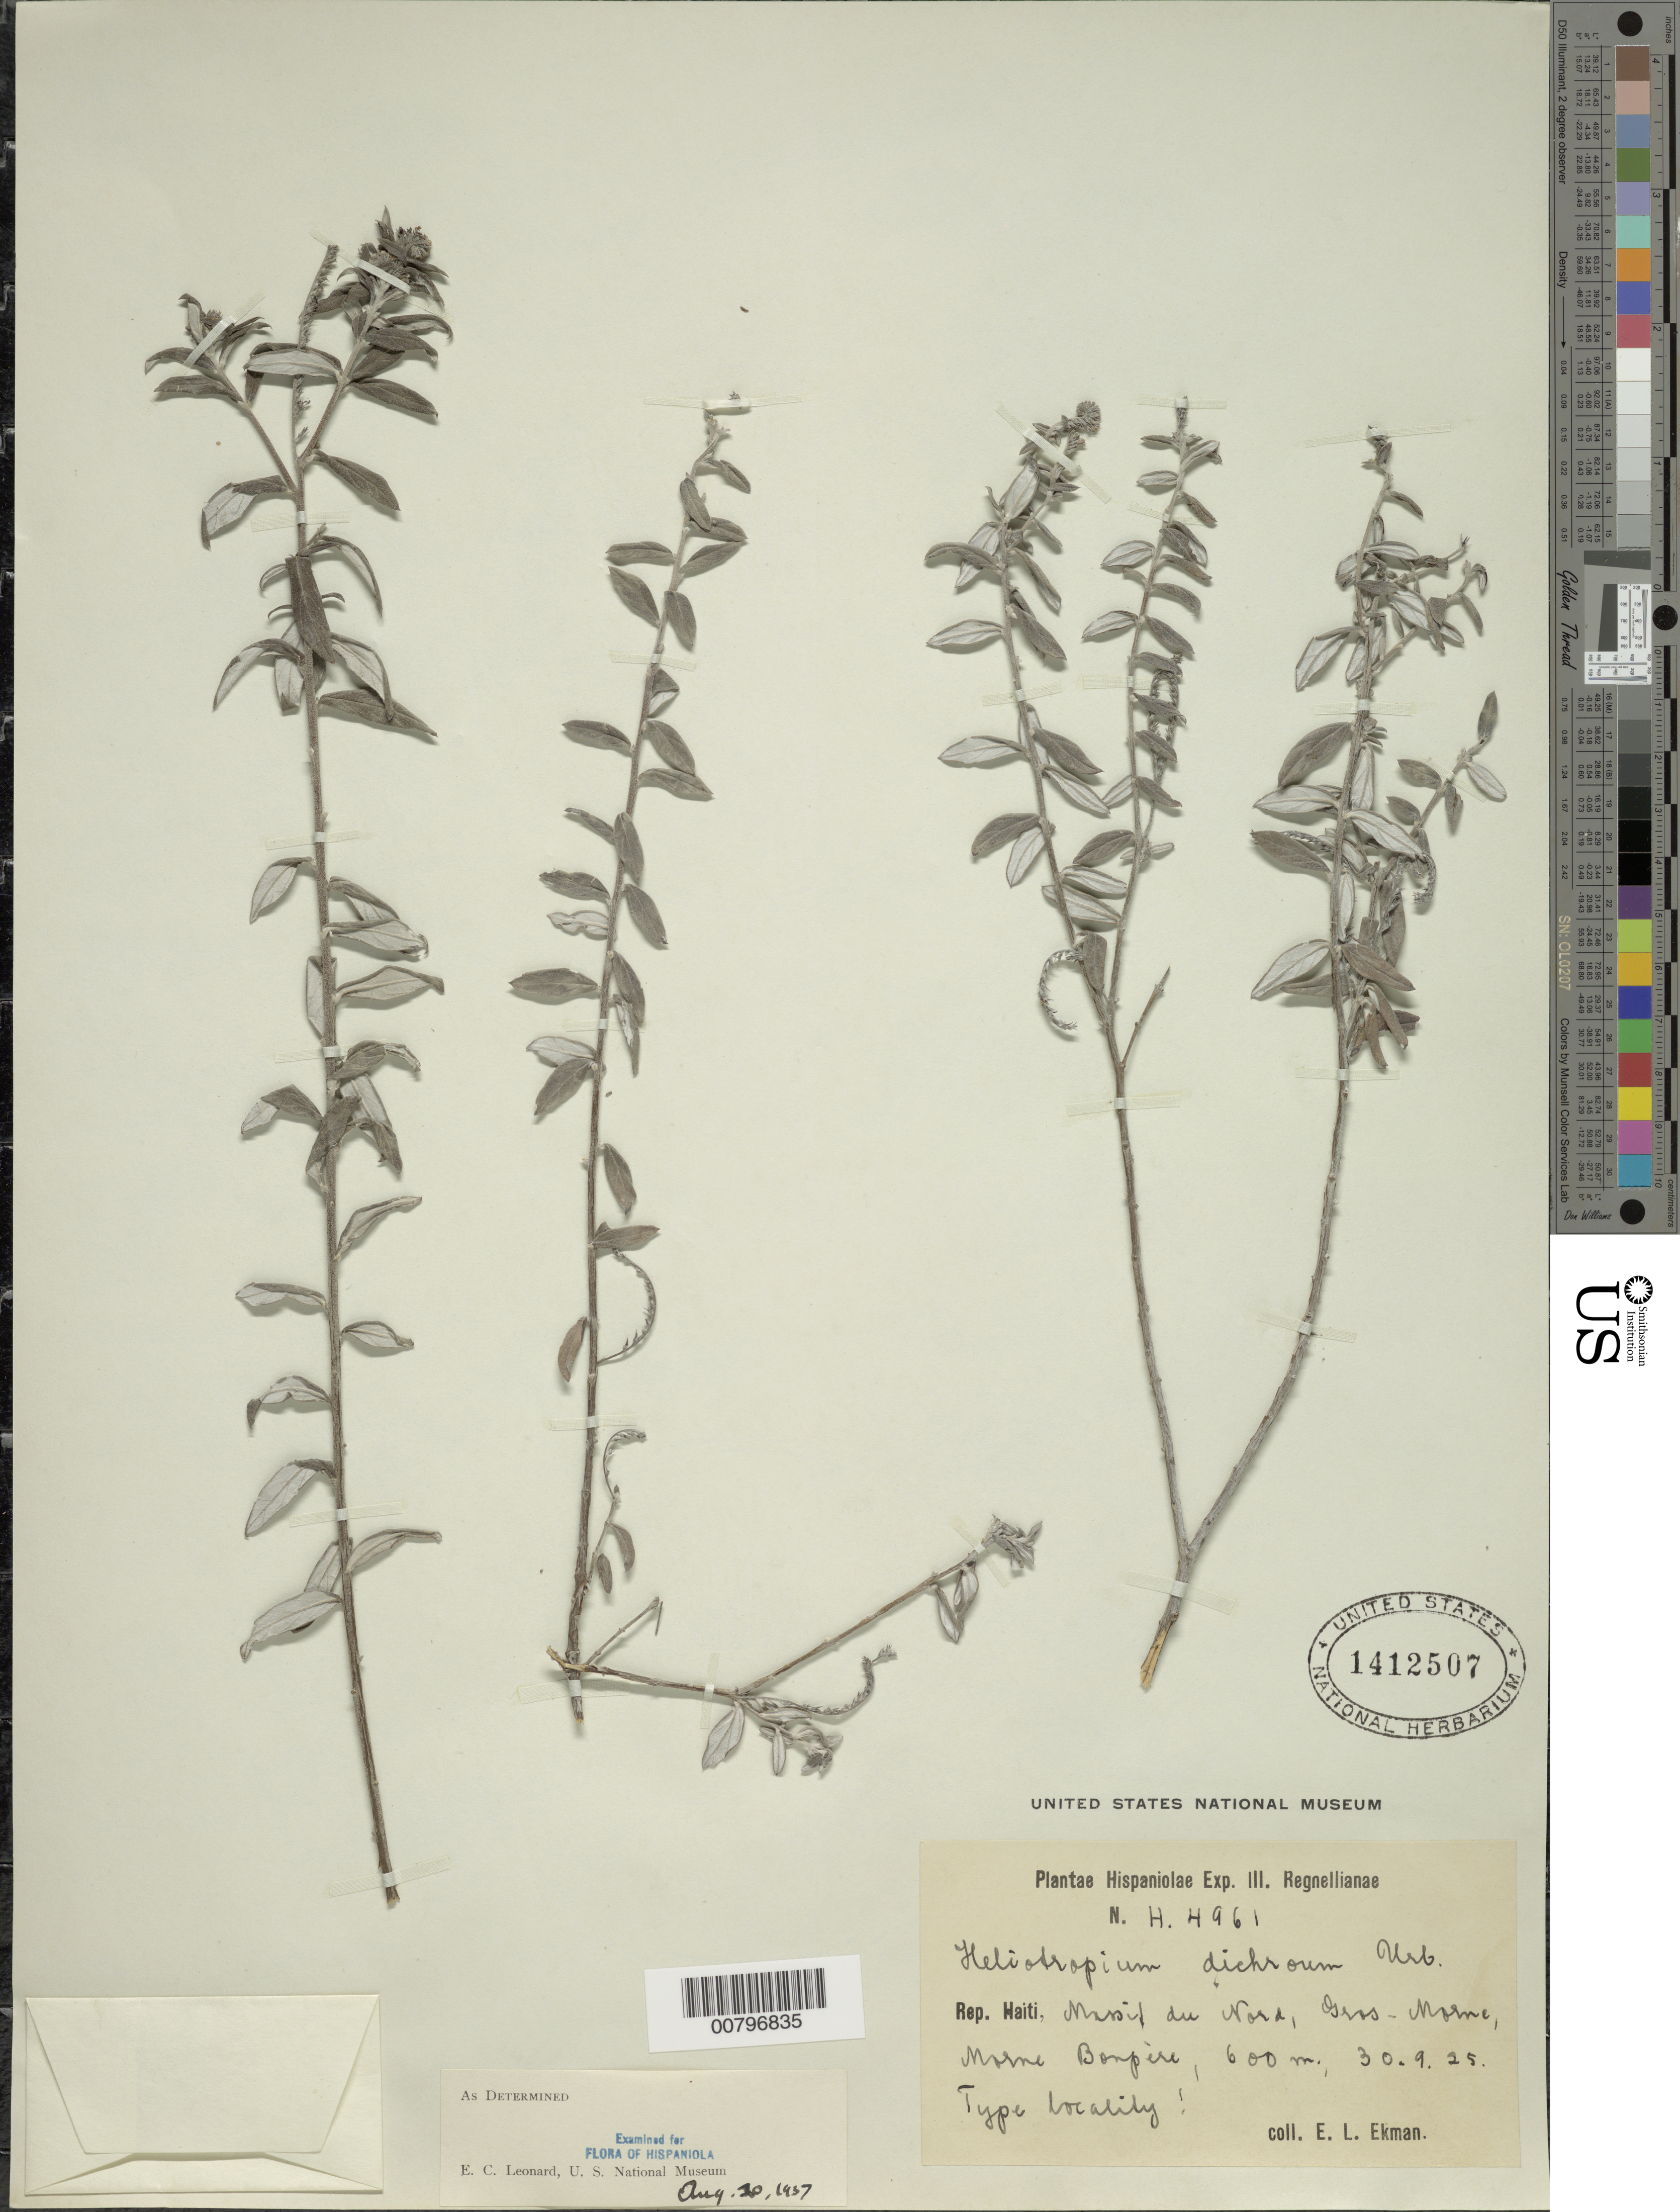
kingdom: Plantae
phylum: Tracheophyta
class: Magnoliopsida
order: Boraginales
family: Heliotropiaceae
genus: Heliotropium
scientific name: Heliotropium dichroum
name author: Urb.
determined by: Leonard, Emery C., (US)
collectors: E. L. Ekman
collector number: H 4961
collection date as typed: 30 Sep 1925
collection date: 1925-09-30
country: Haiti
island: Hispaniola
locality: Morne Bonpère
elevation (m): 600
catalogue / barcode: US 1412507